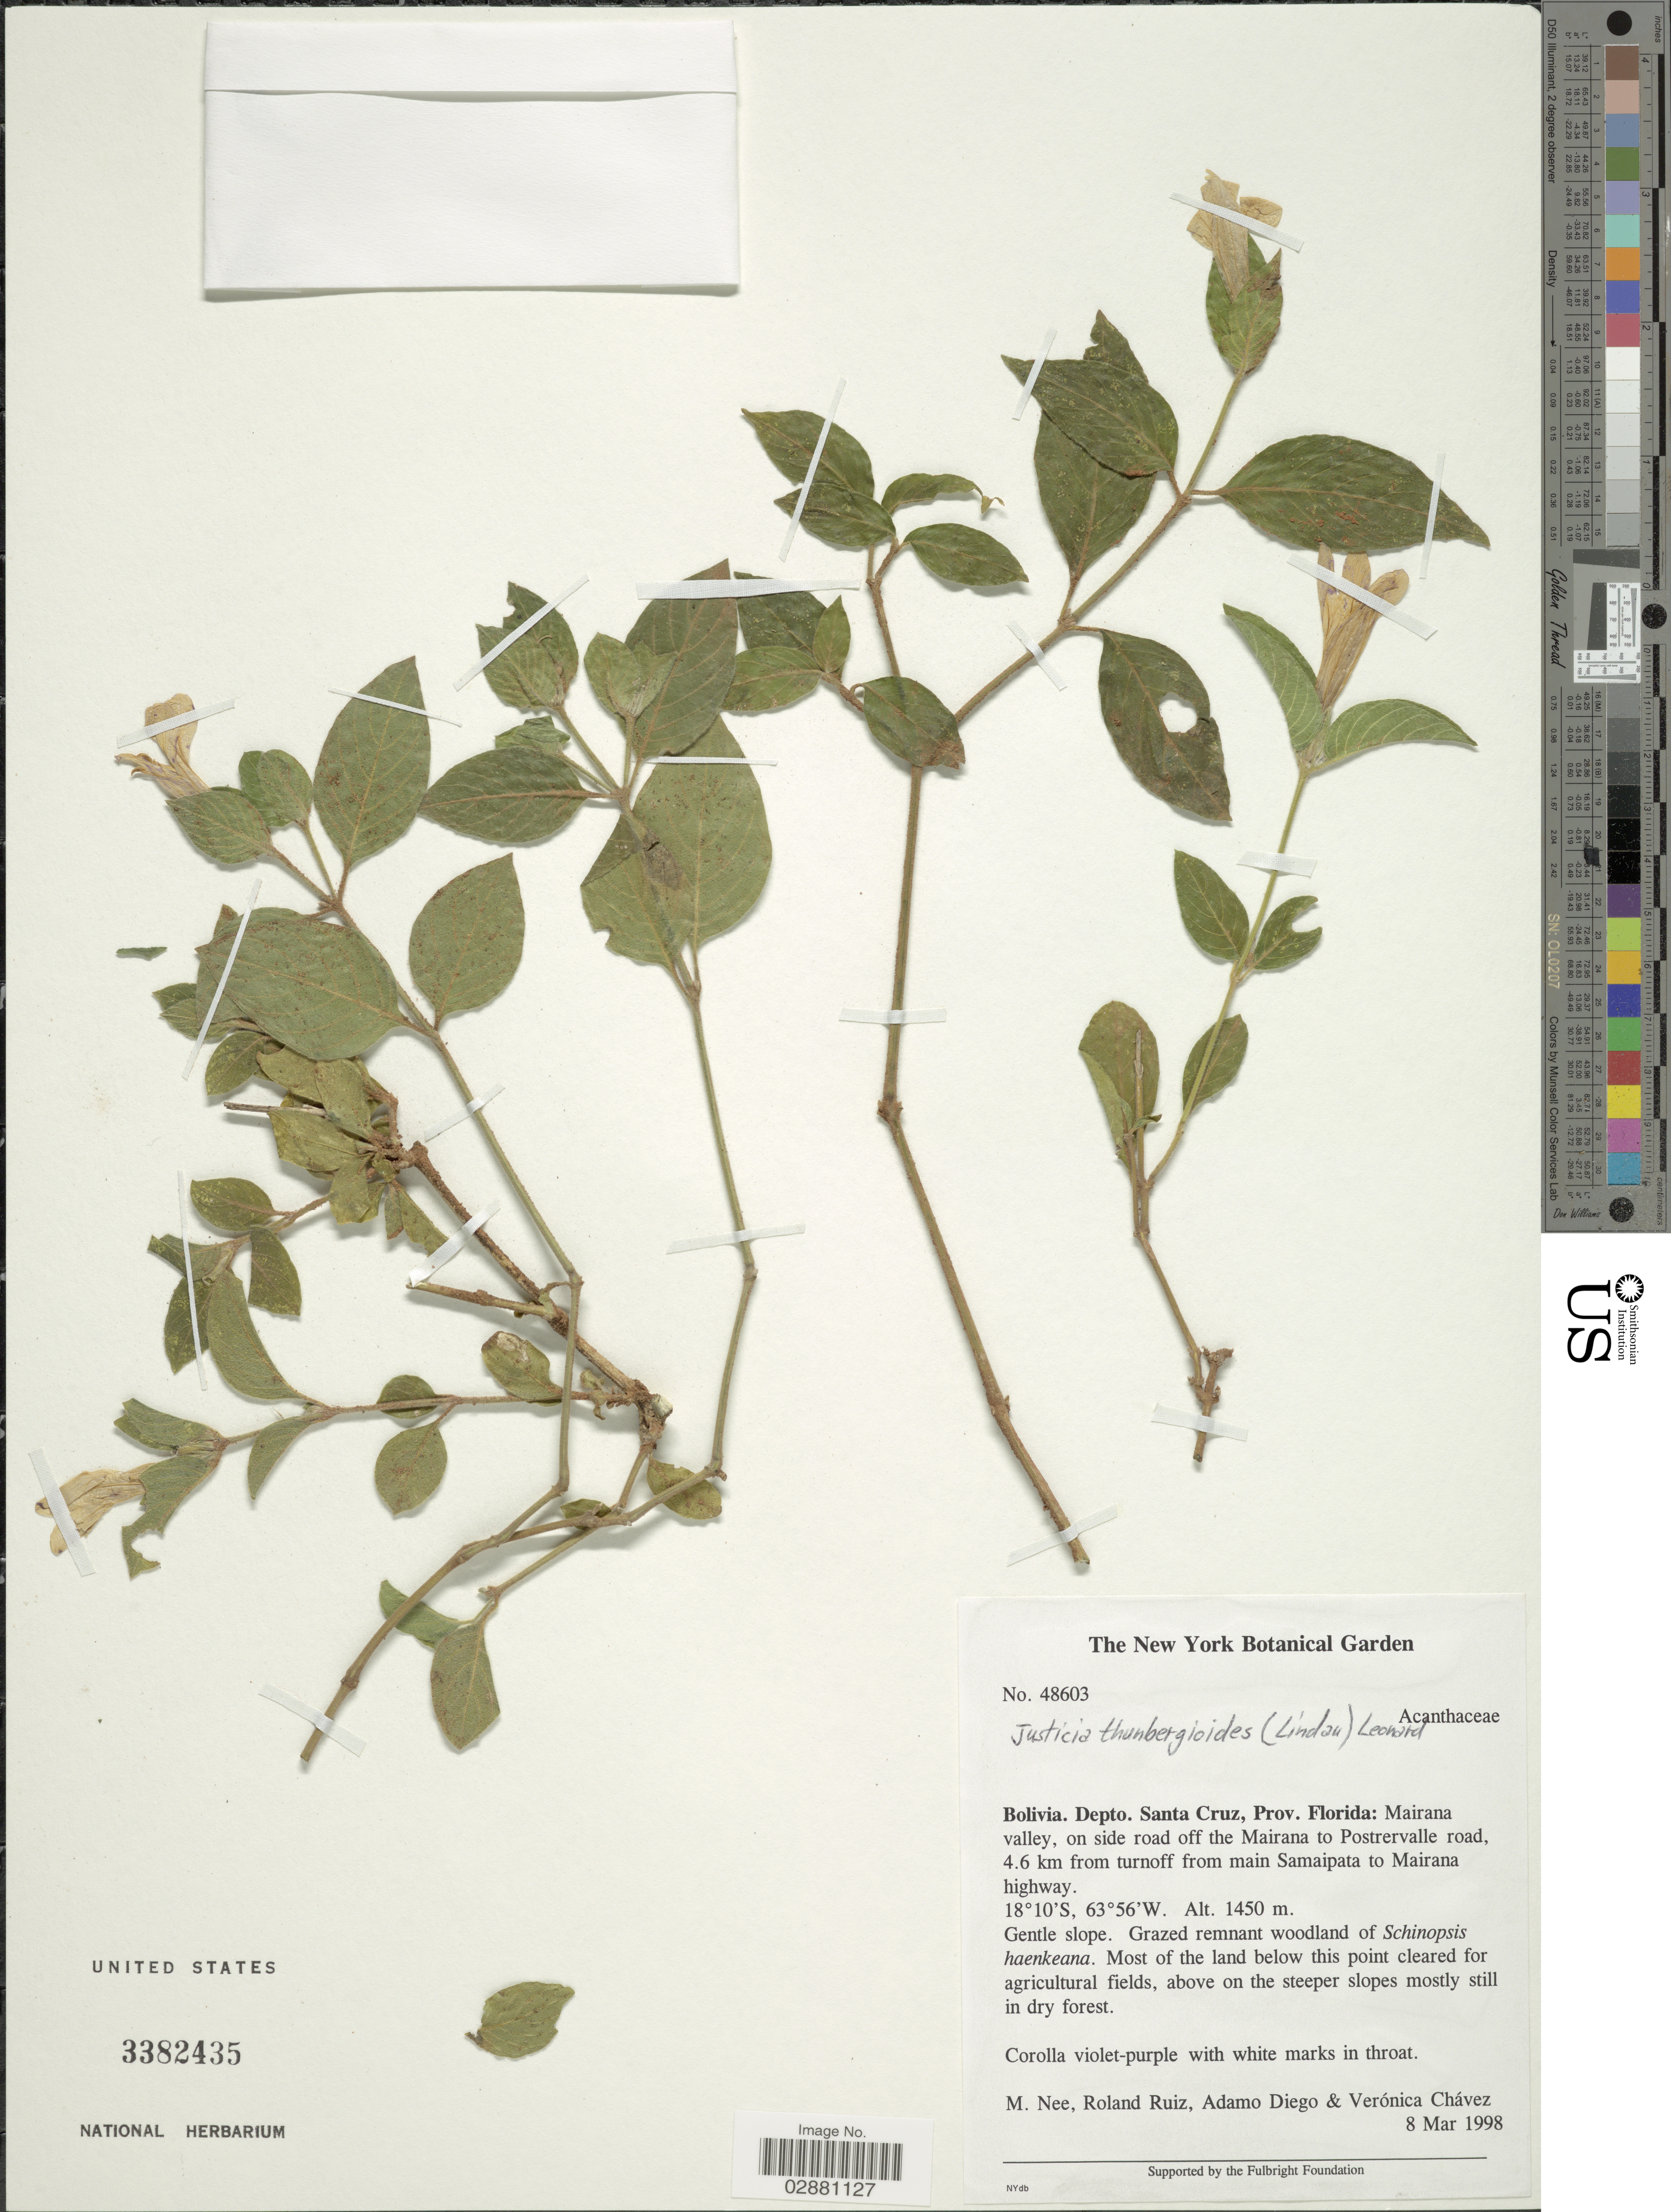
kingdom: Plantae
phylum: Tracheophyta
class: Magnoliopsida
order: Lamiales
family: Acanthaceae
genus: Justicia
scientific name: Justicia thunbergioides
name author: (Lindau) Leonard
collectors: M. Nee, R. Ruiz, A. Diego & V. Chavez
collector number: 48603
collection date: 1998-03-08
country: Bolivia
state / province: Santa Cruz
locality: Prov. Florida: Mairana valley, on side road off the Mairana to Postrervalle road, 4.6 km from turnoff from main Samaipata to Mairana highway.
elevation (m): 1450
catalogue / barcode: US 3382435